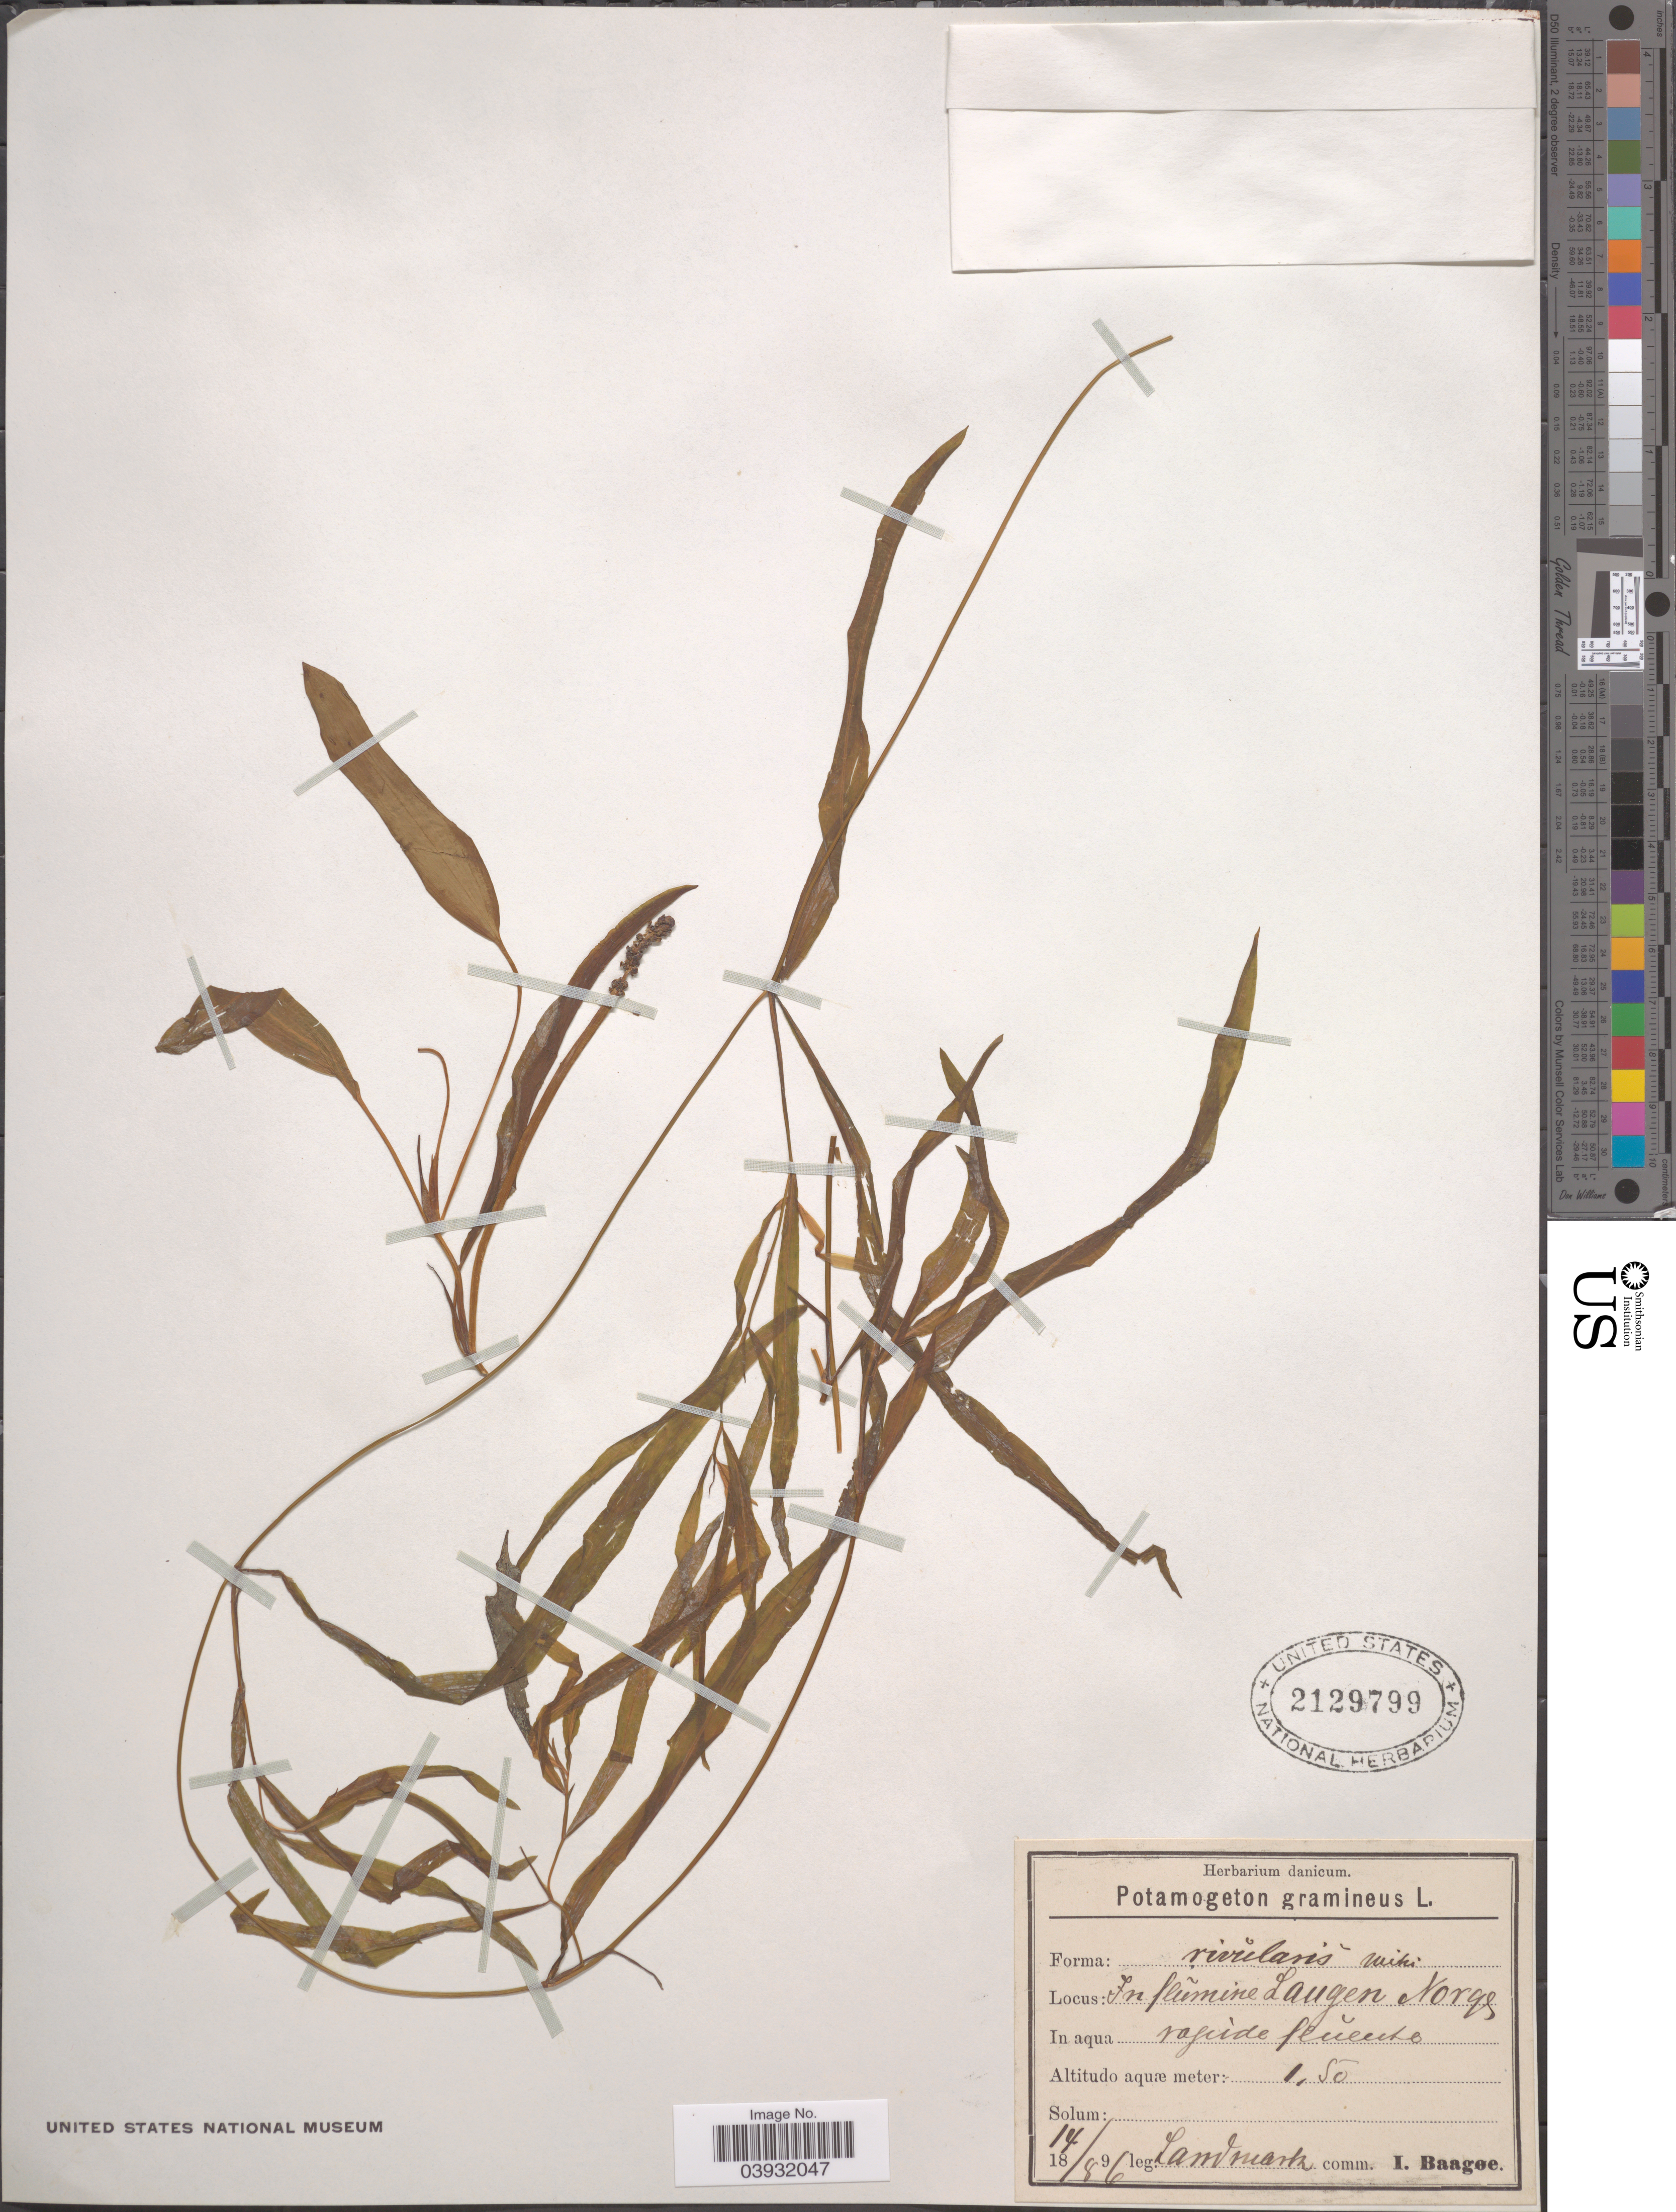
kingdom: Plantae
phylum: Tracheophyta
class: Liliopsida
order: Alismatales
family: Potamogetonaceae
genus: Potamogeton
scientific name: Potamogeton gramineus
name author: L.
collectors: Landmark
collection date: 1896-08-14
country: Norway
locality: In flũmine Lougen Norge.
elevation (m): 1.5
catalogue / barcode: US 2129799